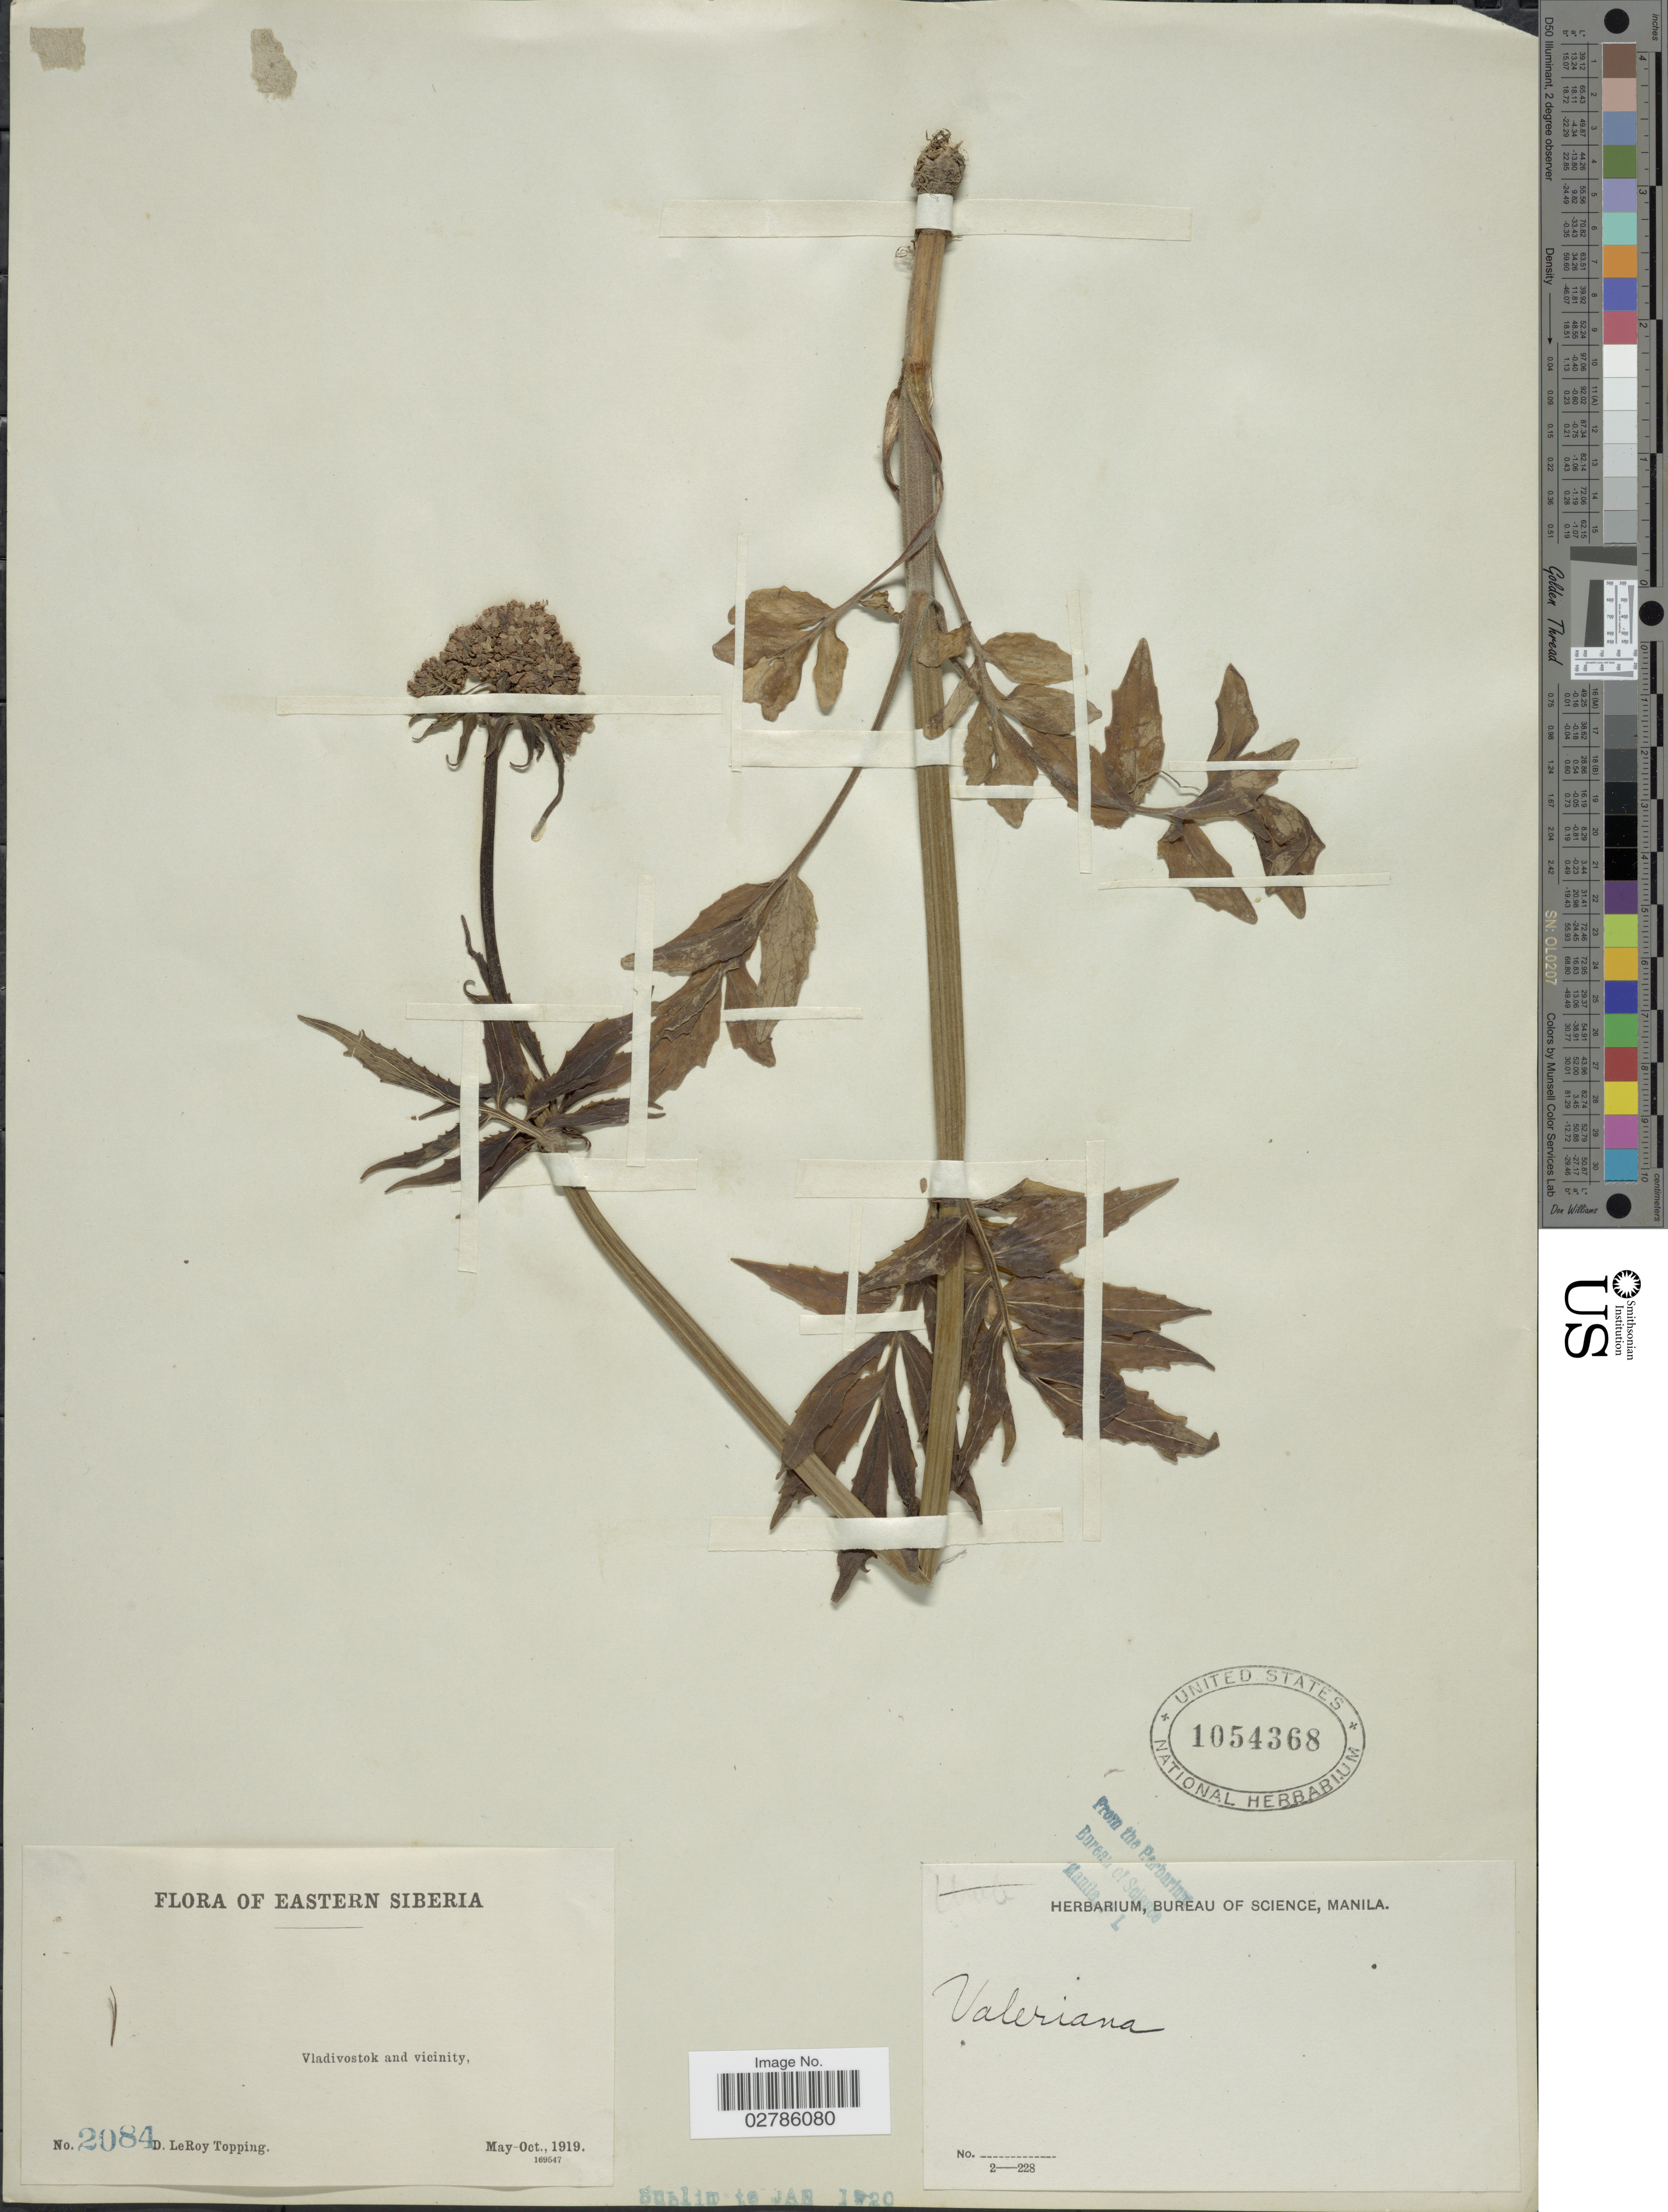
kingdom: Plantae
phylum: Tracheophyta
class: Magnoliopsida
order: Dipsacales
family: Caprifoliaceae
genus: Valeriana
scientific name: Valeriana tianschanica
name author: Kreyer ex Hand.-Mazz.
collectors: D. L. Topping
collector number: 2084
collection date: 1919-05/1919-10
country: Russian Federation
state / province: Primorsky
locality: Eastern Siberia. Vladivostok and vicinity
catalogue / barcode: US 1054368